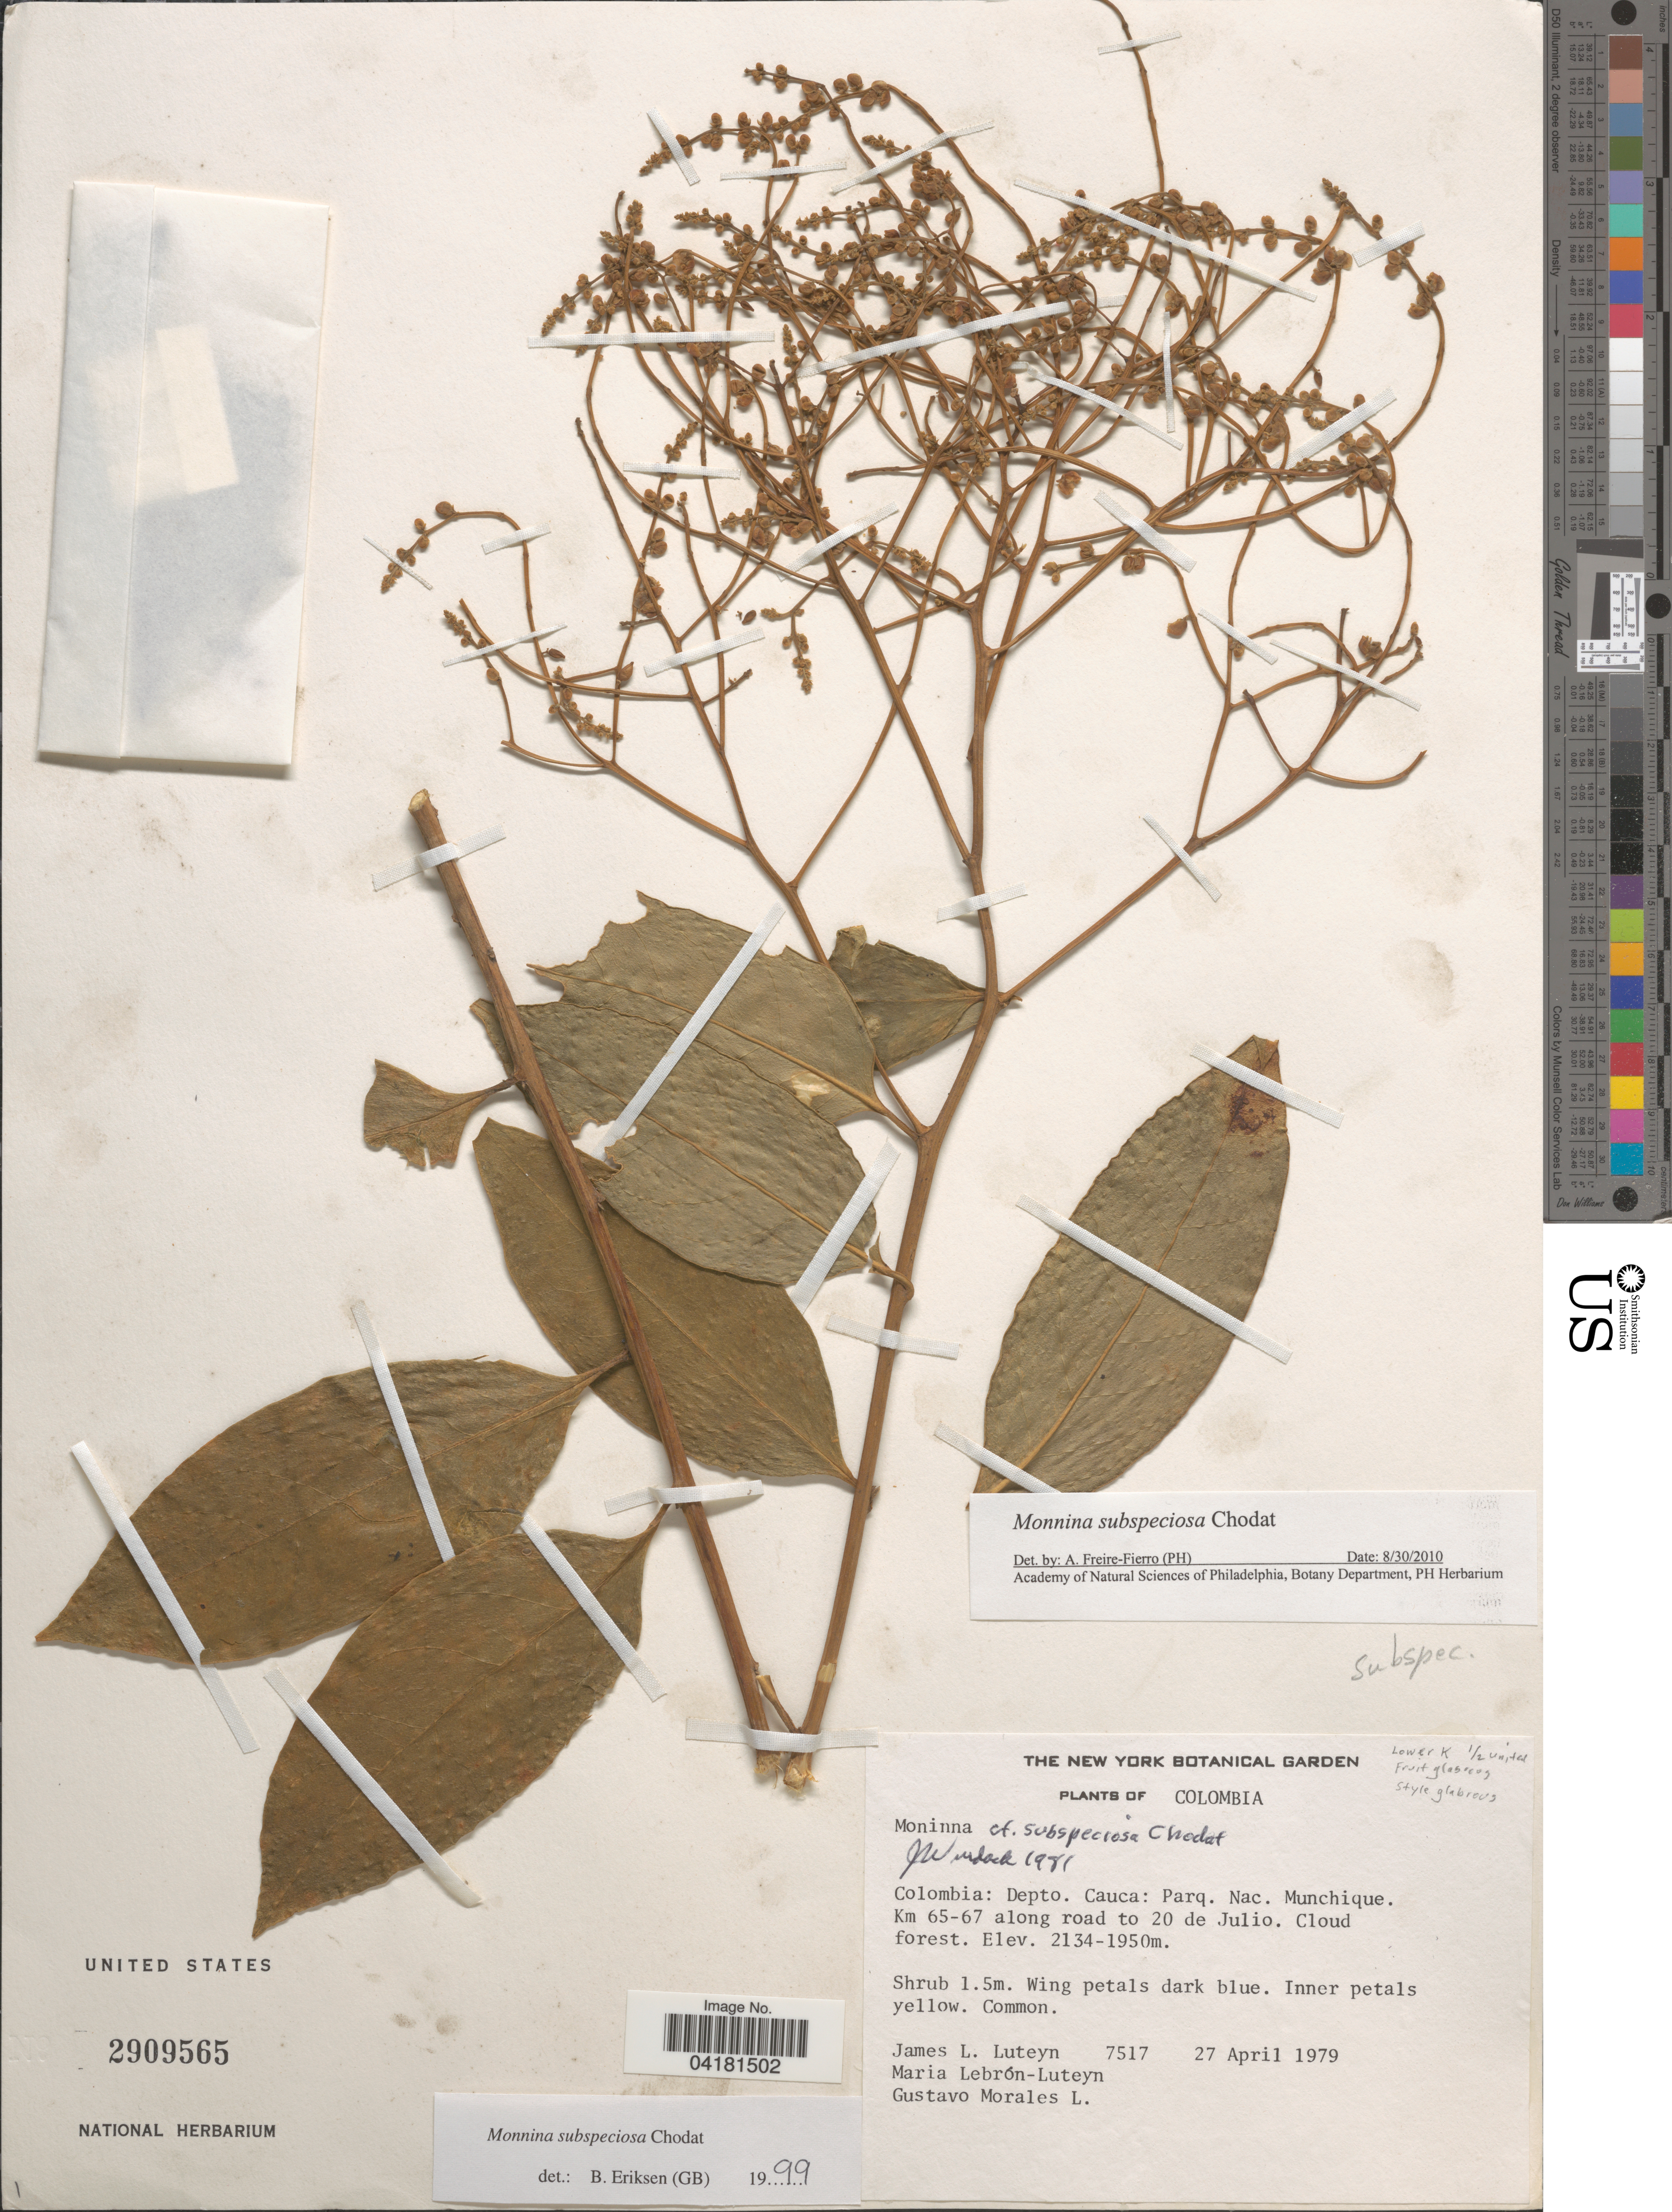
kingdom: Plantae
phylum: Tracheophyta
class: Magnoliopsida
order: Fabales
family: Polygalaceae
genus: Monnina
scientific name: Monnina subspeciosa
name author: Chodat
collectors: J. Luteyn, M. L. Lebrón-Luteyn & G. Morales L.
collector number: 7517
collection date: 1979-04-27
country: Colombia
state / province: Cauca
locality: Depto. Cauca: Parq. Nac. Munchique. Kms 65-67 along road to 20 de Julio.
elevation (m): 1950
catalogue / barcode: US 2909565